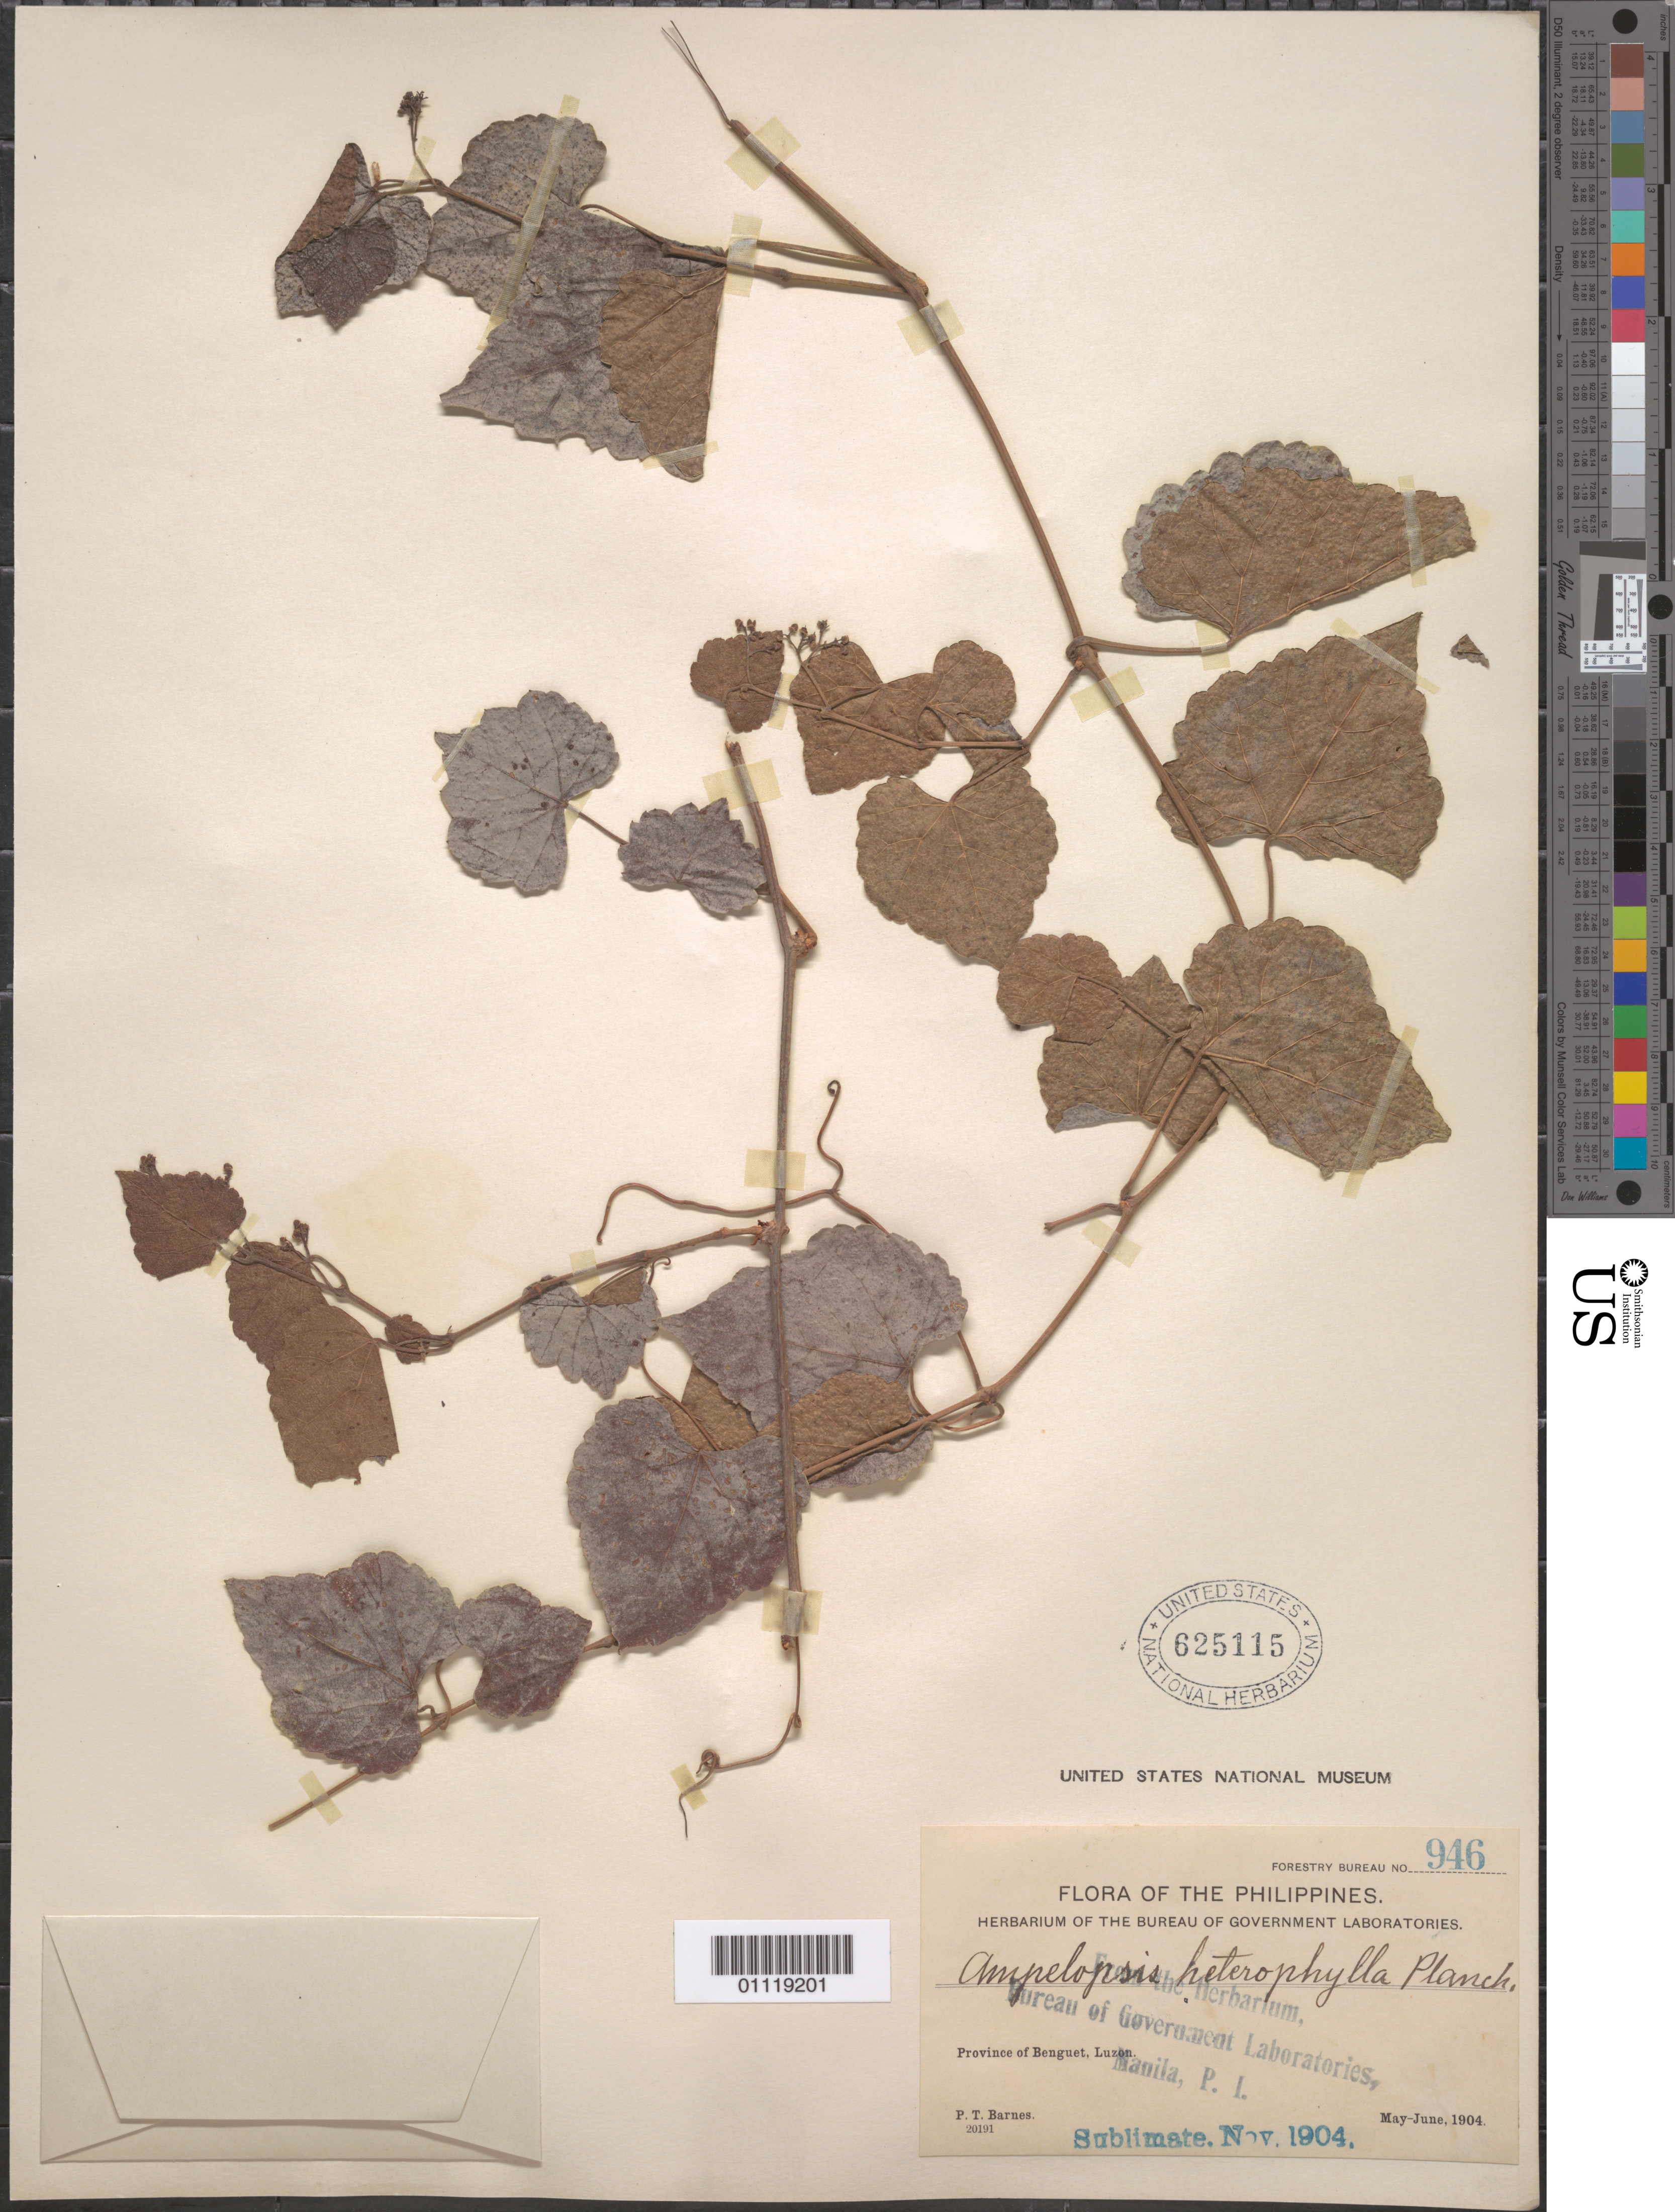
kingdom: Plantae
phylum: Tracheophyta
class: Magnoliopsida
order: Vitales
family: Vitaceae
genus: Ampelopsis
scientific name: Ampelopsis glandulosa var. heterophylla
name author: (Thunb.) Momiy.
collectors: P. Barnes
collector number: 946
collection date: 1904-05/1904-06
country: Philippines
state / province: Cordillera (Administrative Region)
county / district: Benguet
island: Luzon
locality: Baguio.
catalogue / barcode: US 625115